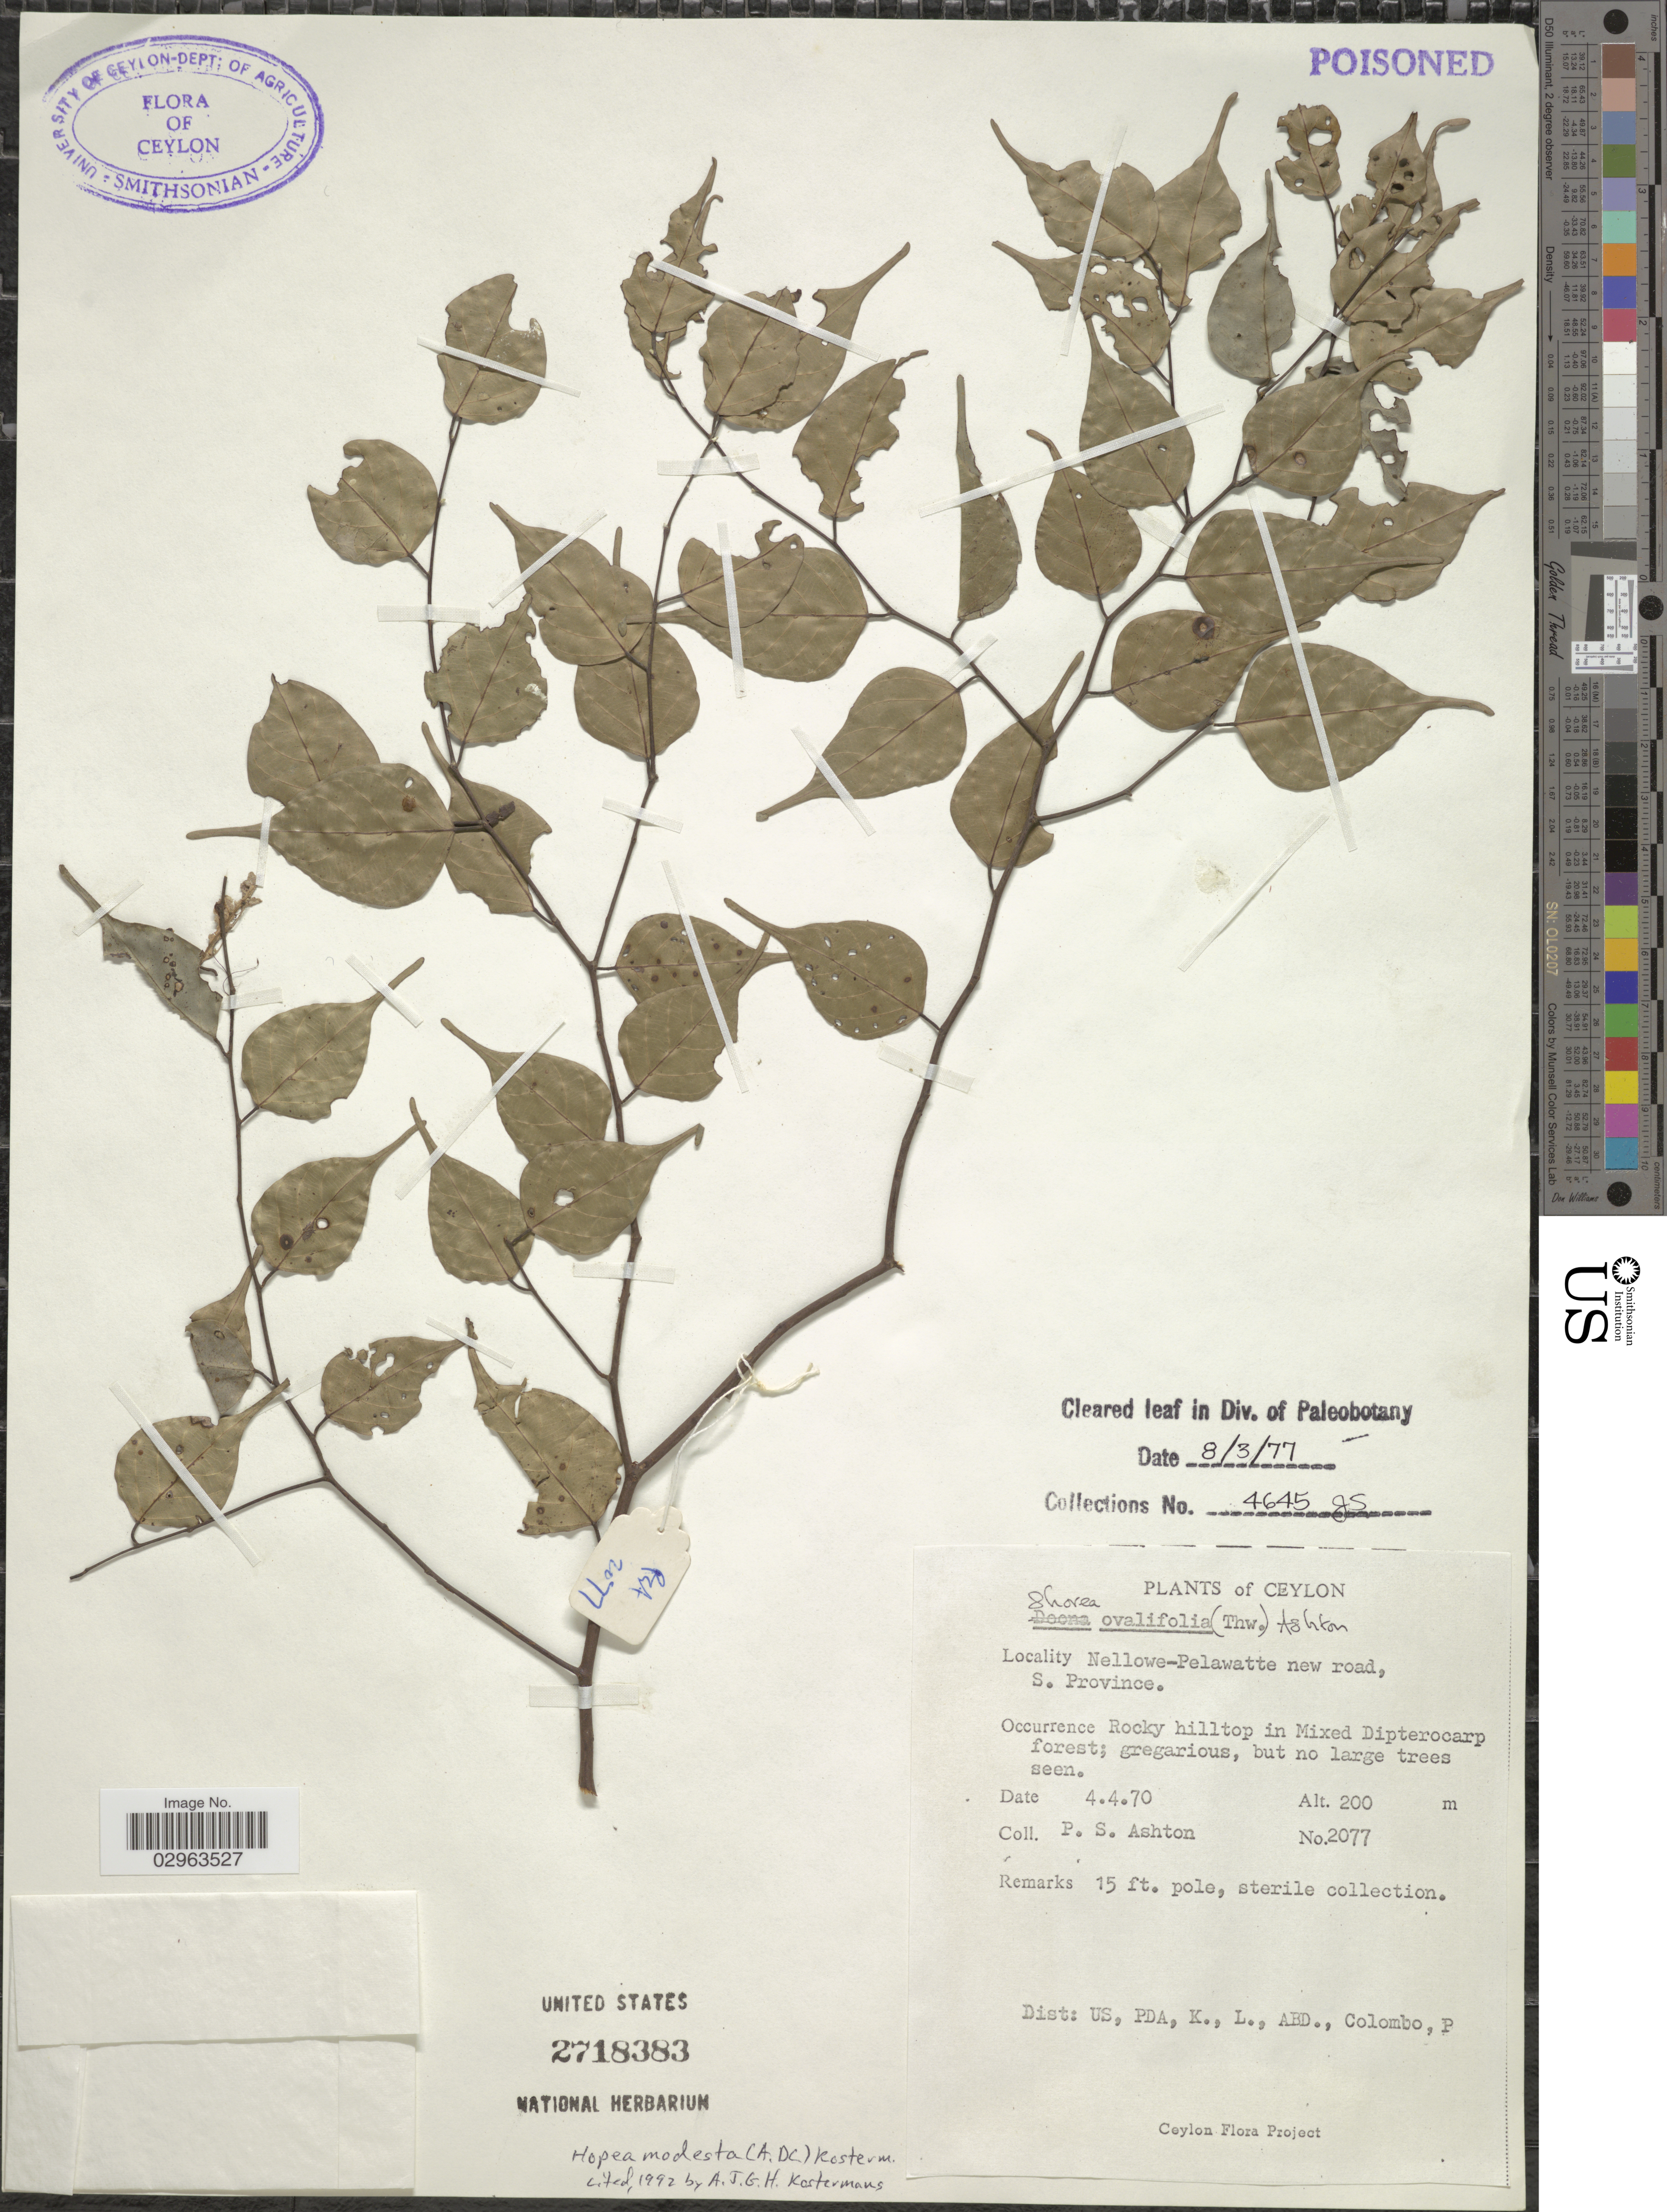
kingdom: Plantae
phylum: Tracheophyta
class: Magnoliopsida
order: Malvales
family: Dipterocarpaceae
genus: Hopea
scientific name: Hopea modesta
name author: Thwaites ex A. DC.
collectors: P. S. Ashton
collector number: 2077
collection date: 1970-04-04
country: Sri Lanka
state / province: Southern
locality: Ceylon. Nellowe-Pellawatte near road, S. Province.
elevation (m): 200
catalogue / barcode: US 2718383